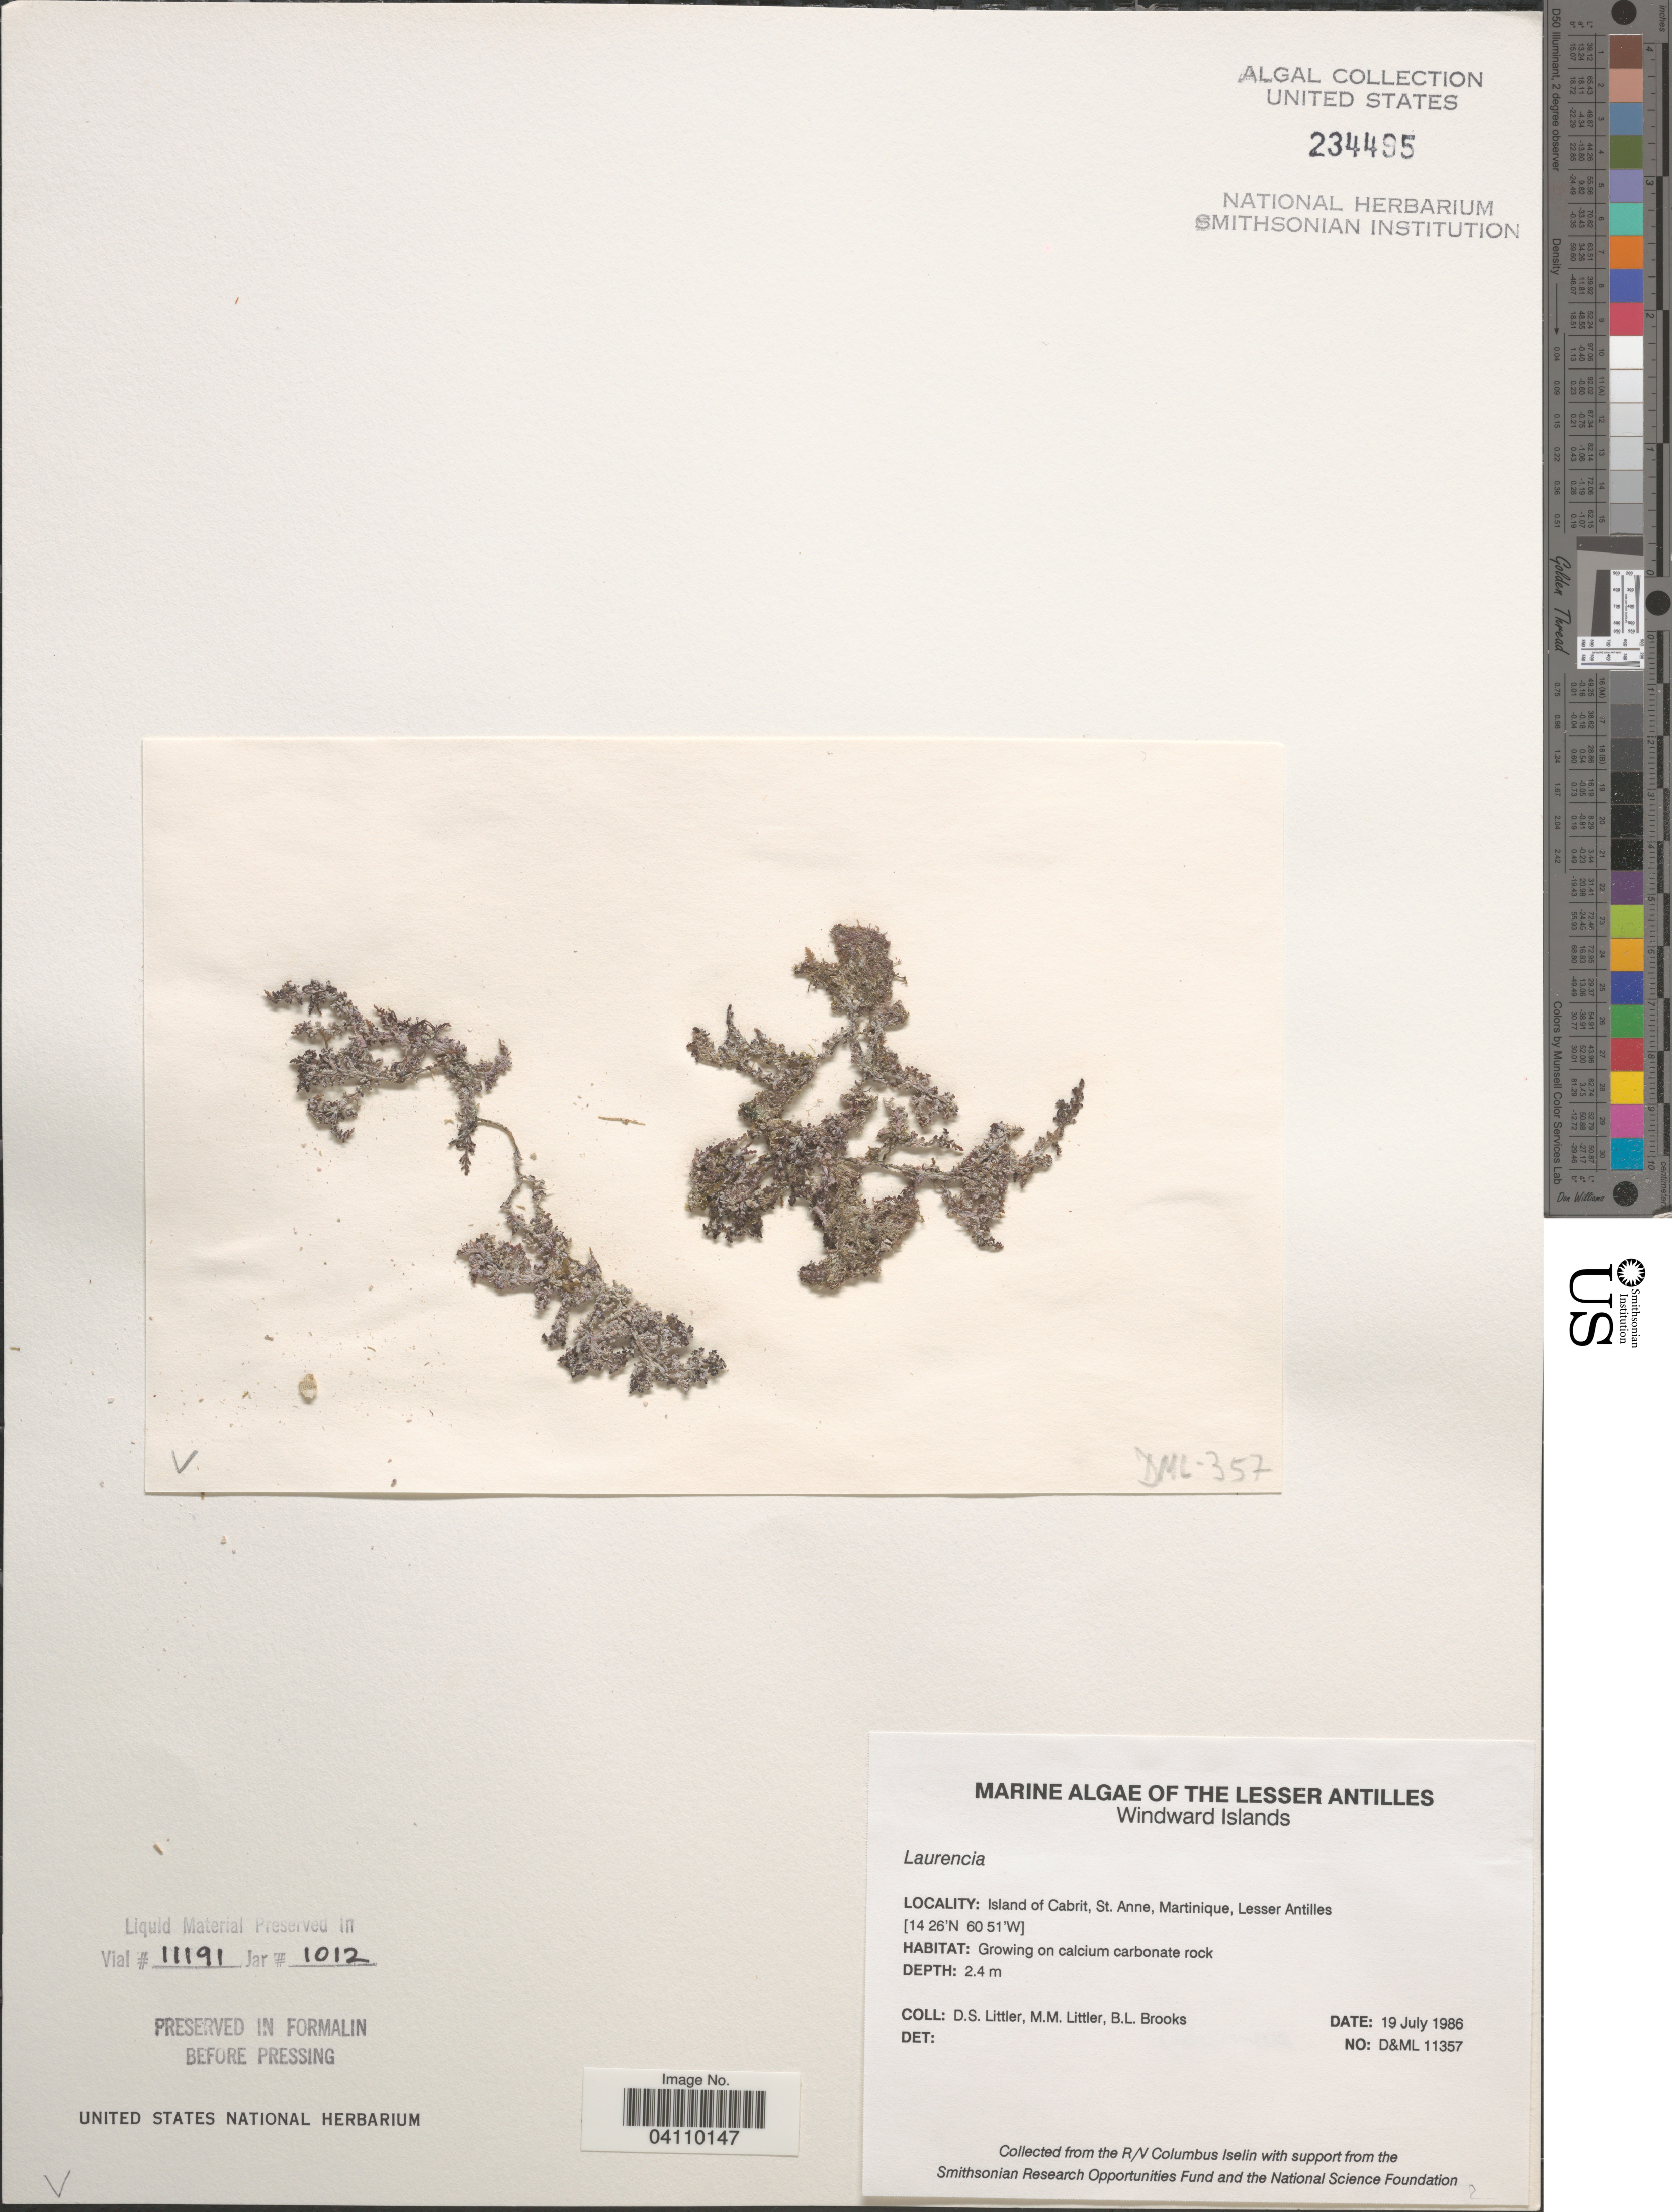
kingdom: Plantae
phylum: Rhodophyta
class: Florideophyceae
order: Ceramiales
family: Rhodomelaceae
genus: Laurencia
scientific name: Laurencia sp.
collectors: D. S. Littler & B. Brooks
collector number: D&ML11357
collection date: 1986-07-19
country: Martinique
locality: The Lesser Antilles. Windward Islands. Island of Cabrit, St. Anne.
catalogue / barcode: US 234495